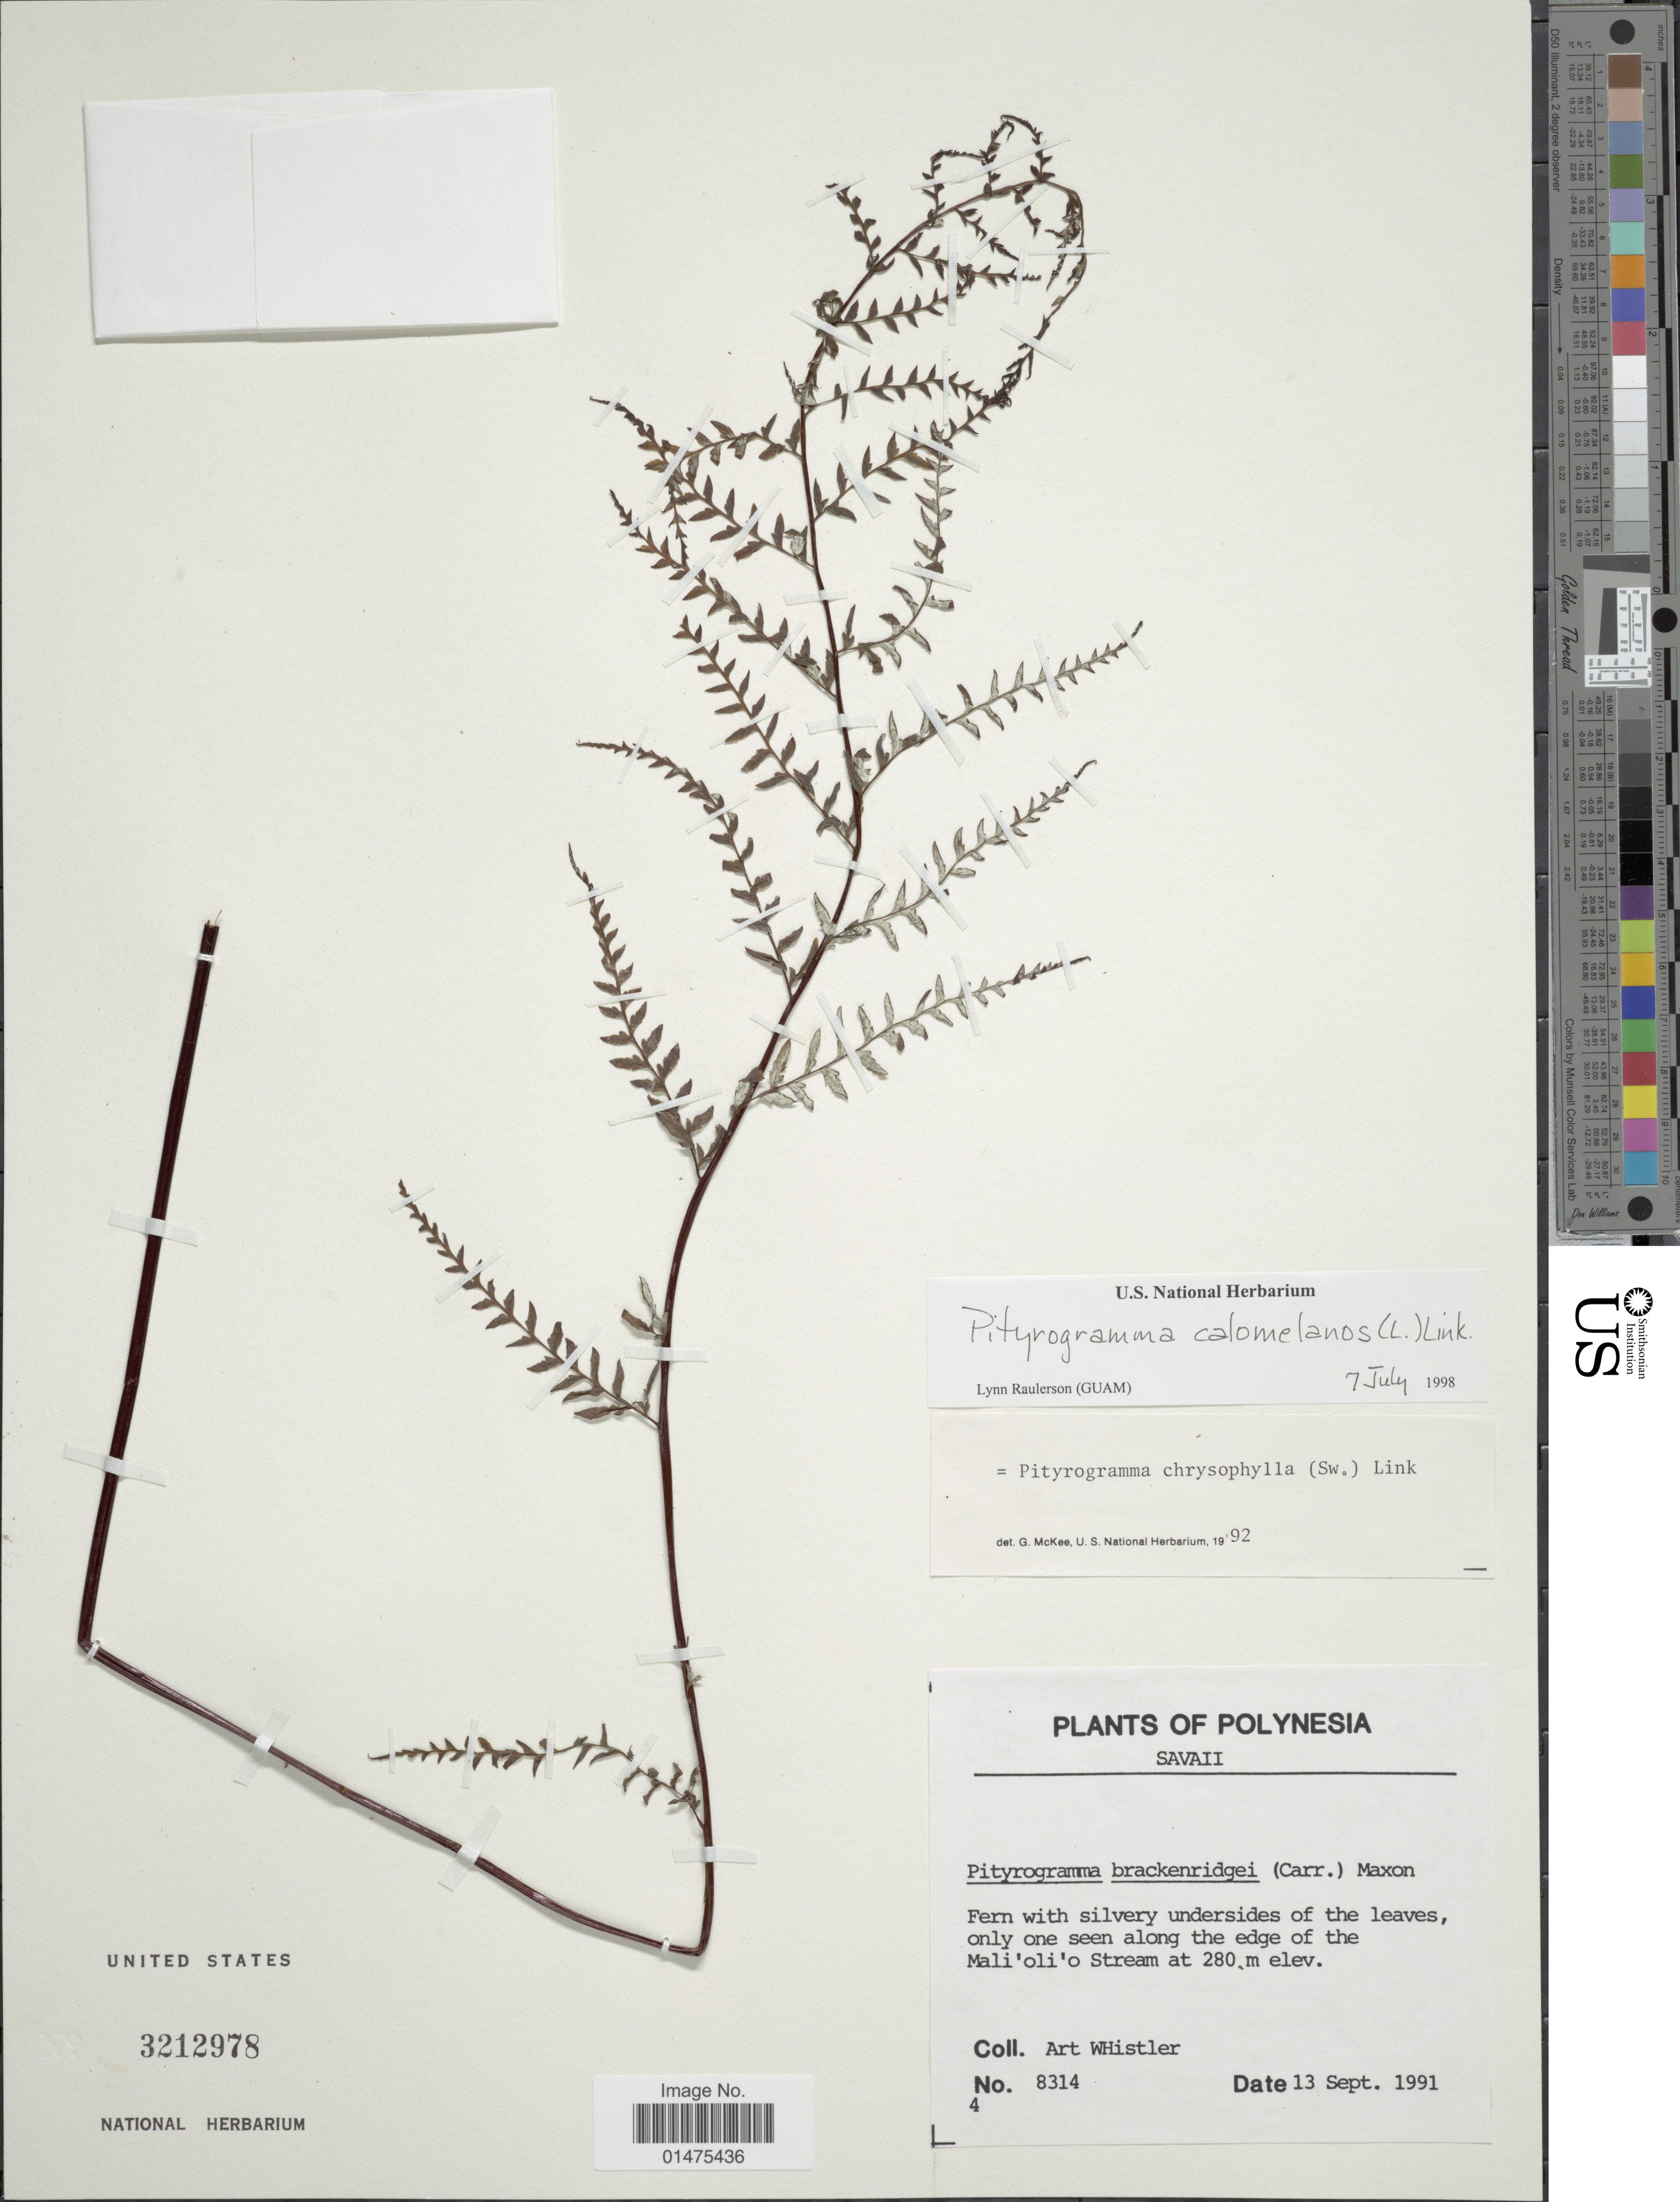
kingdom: Plantae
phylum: Tracheophyta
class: Polypodiopsida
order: Polypodiales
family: Pteridaceae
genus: Pityrogramma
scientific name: Pityrogramma calomelanos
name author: (L.) Link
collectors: A. Whistler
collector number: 8314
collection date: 1991-09-13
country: Samoa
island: Savai'i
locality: Fern with silvery undersides of the leaves, only one seen along the edge of the Mali'oli'o Stream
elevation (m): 280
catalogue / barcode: US 3212978